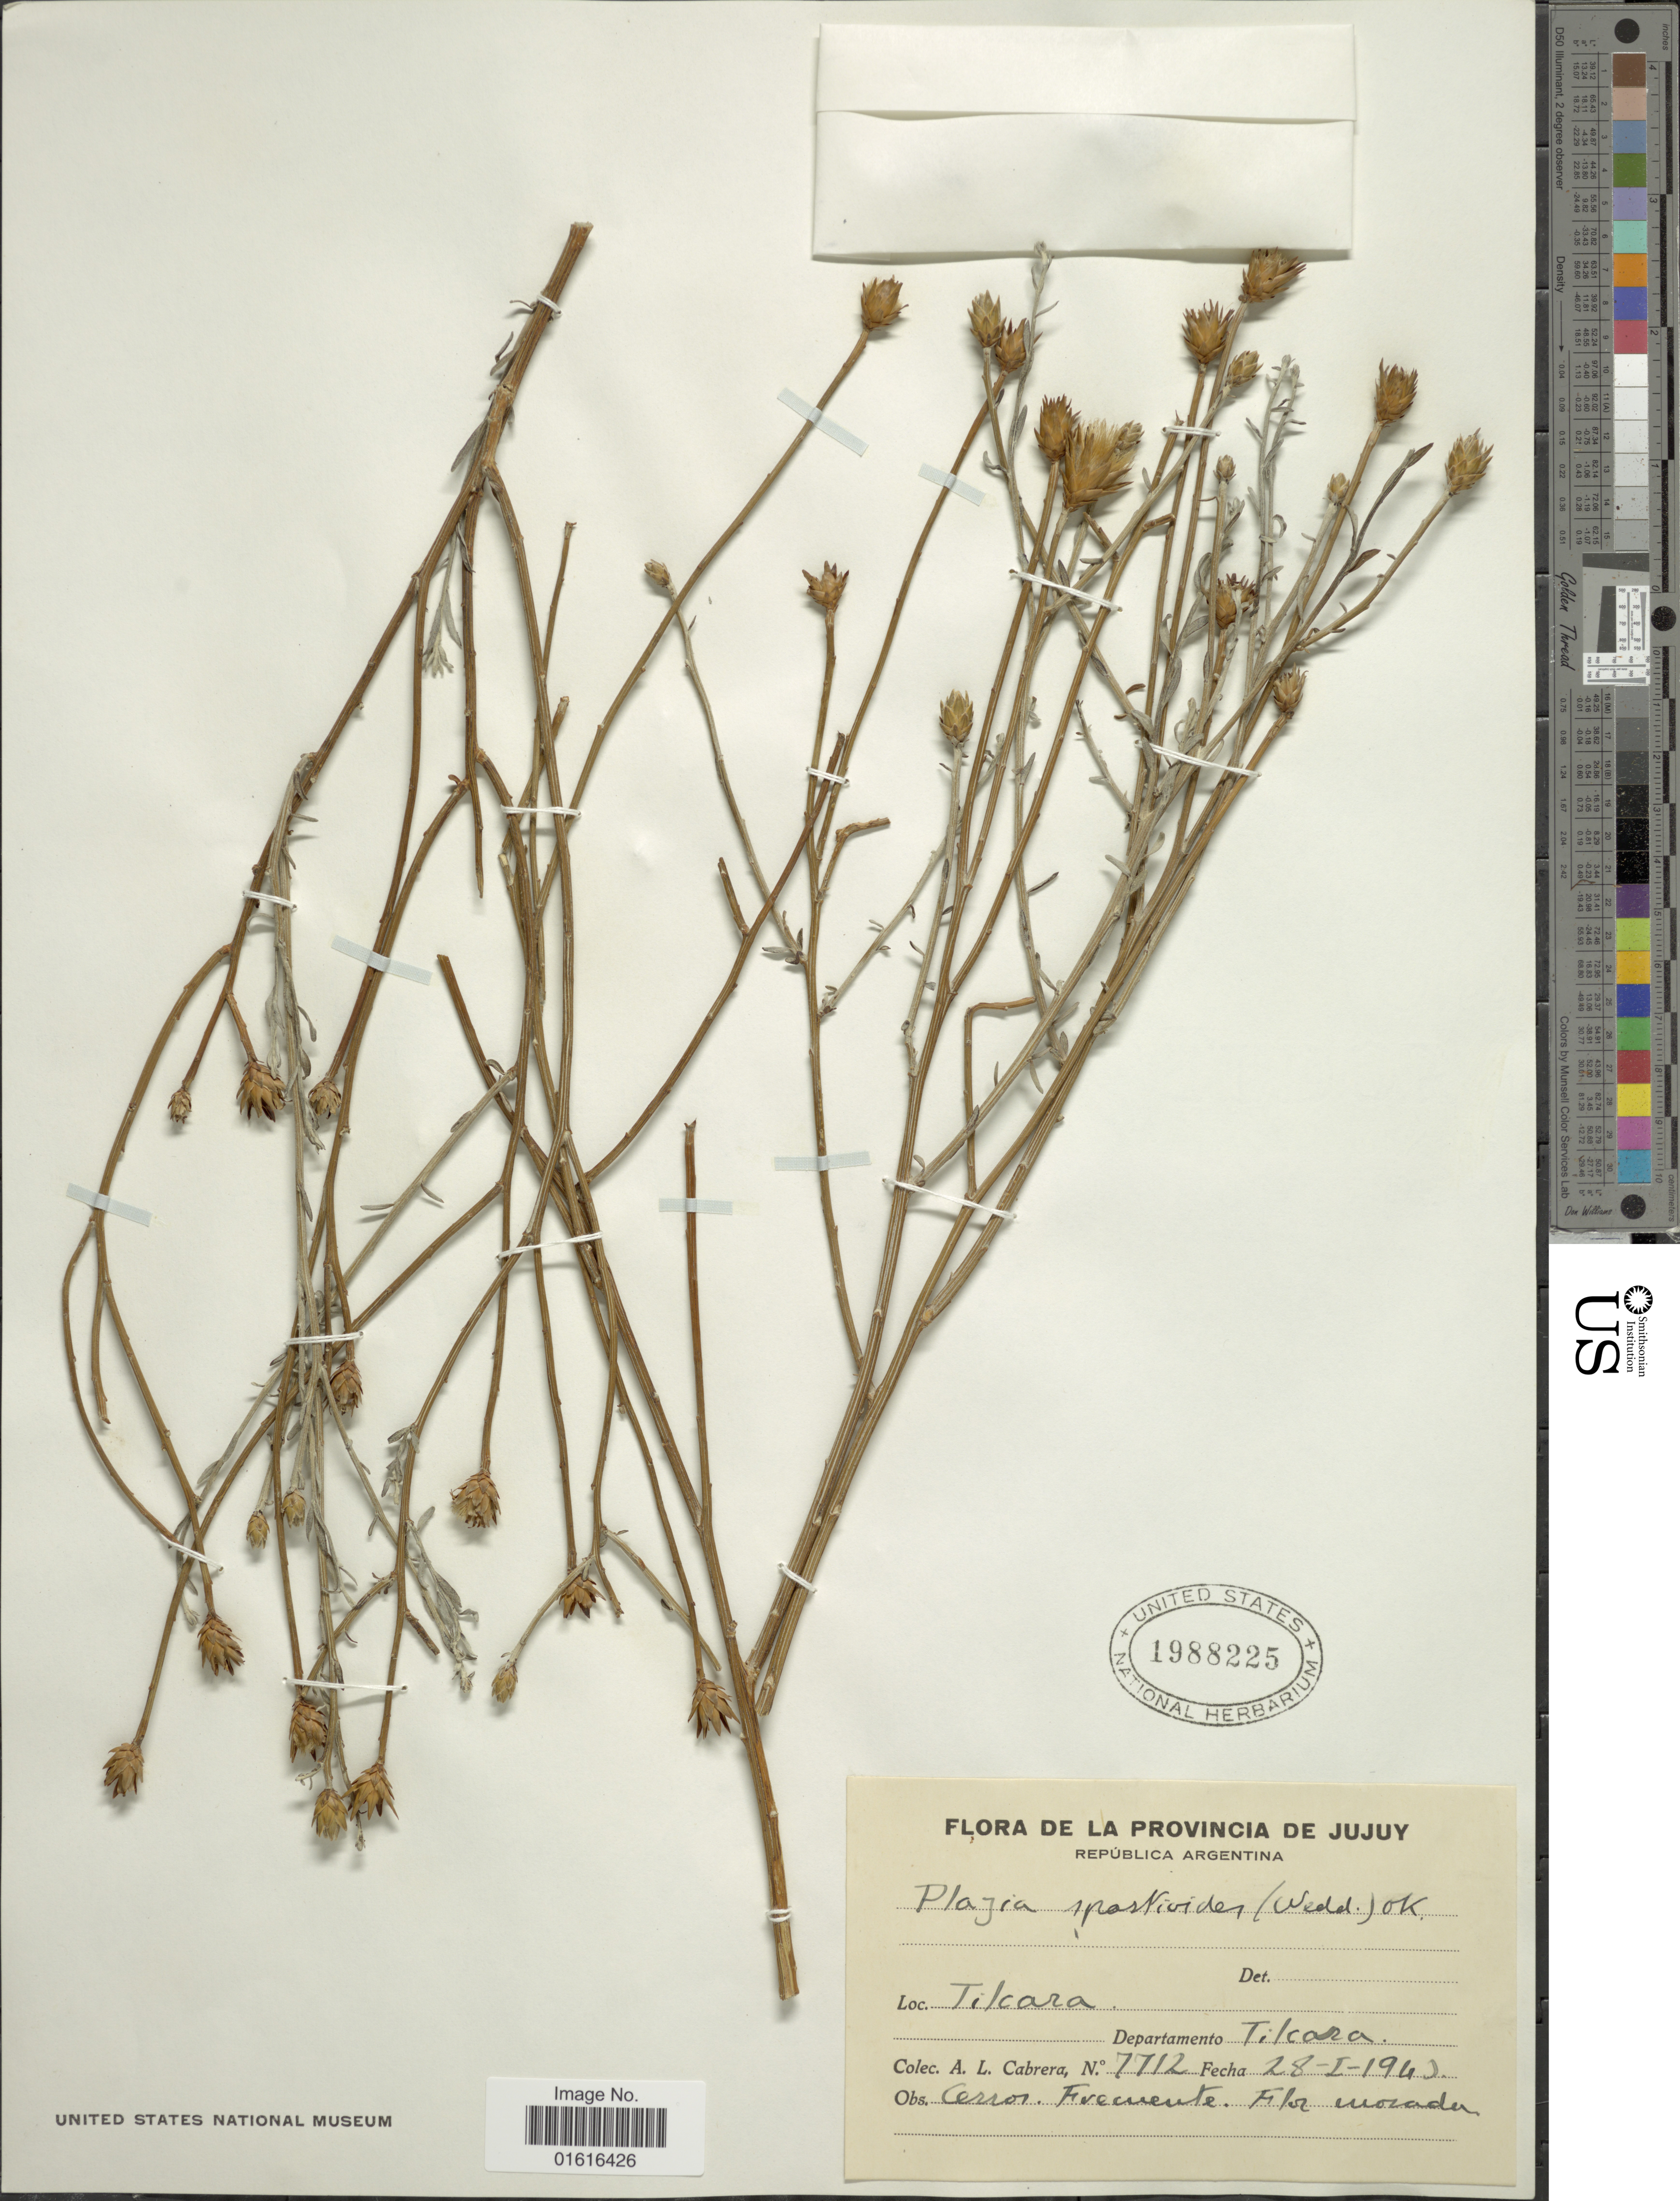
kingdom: Plantae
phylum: Tracheophyta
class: Magnoliopsida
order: Asterales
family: Asteraceae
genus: Aphyllocladus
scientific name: Aphyllocladus spartioides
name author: Wedd.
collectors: A. L. Cabrera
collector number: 7712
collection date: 1941-01-28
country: Argentina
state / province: Jujuy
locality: Tilcara, Departamento Tilcara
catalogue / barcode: US 1988225